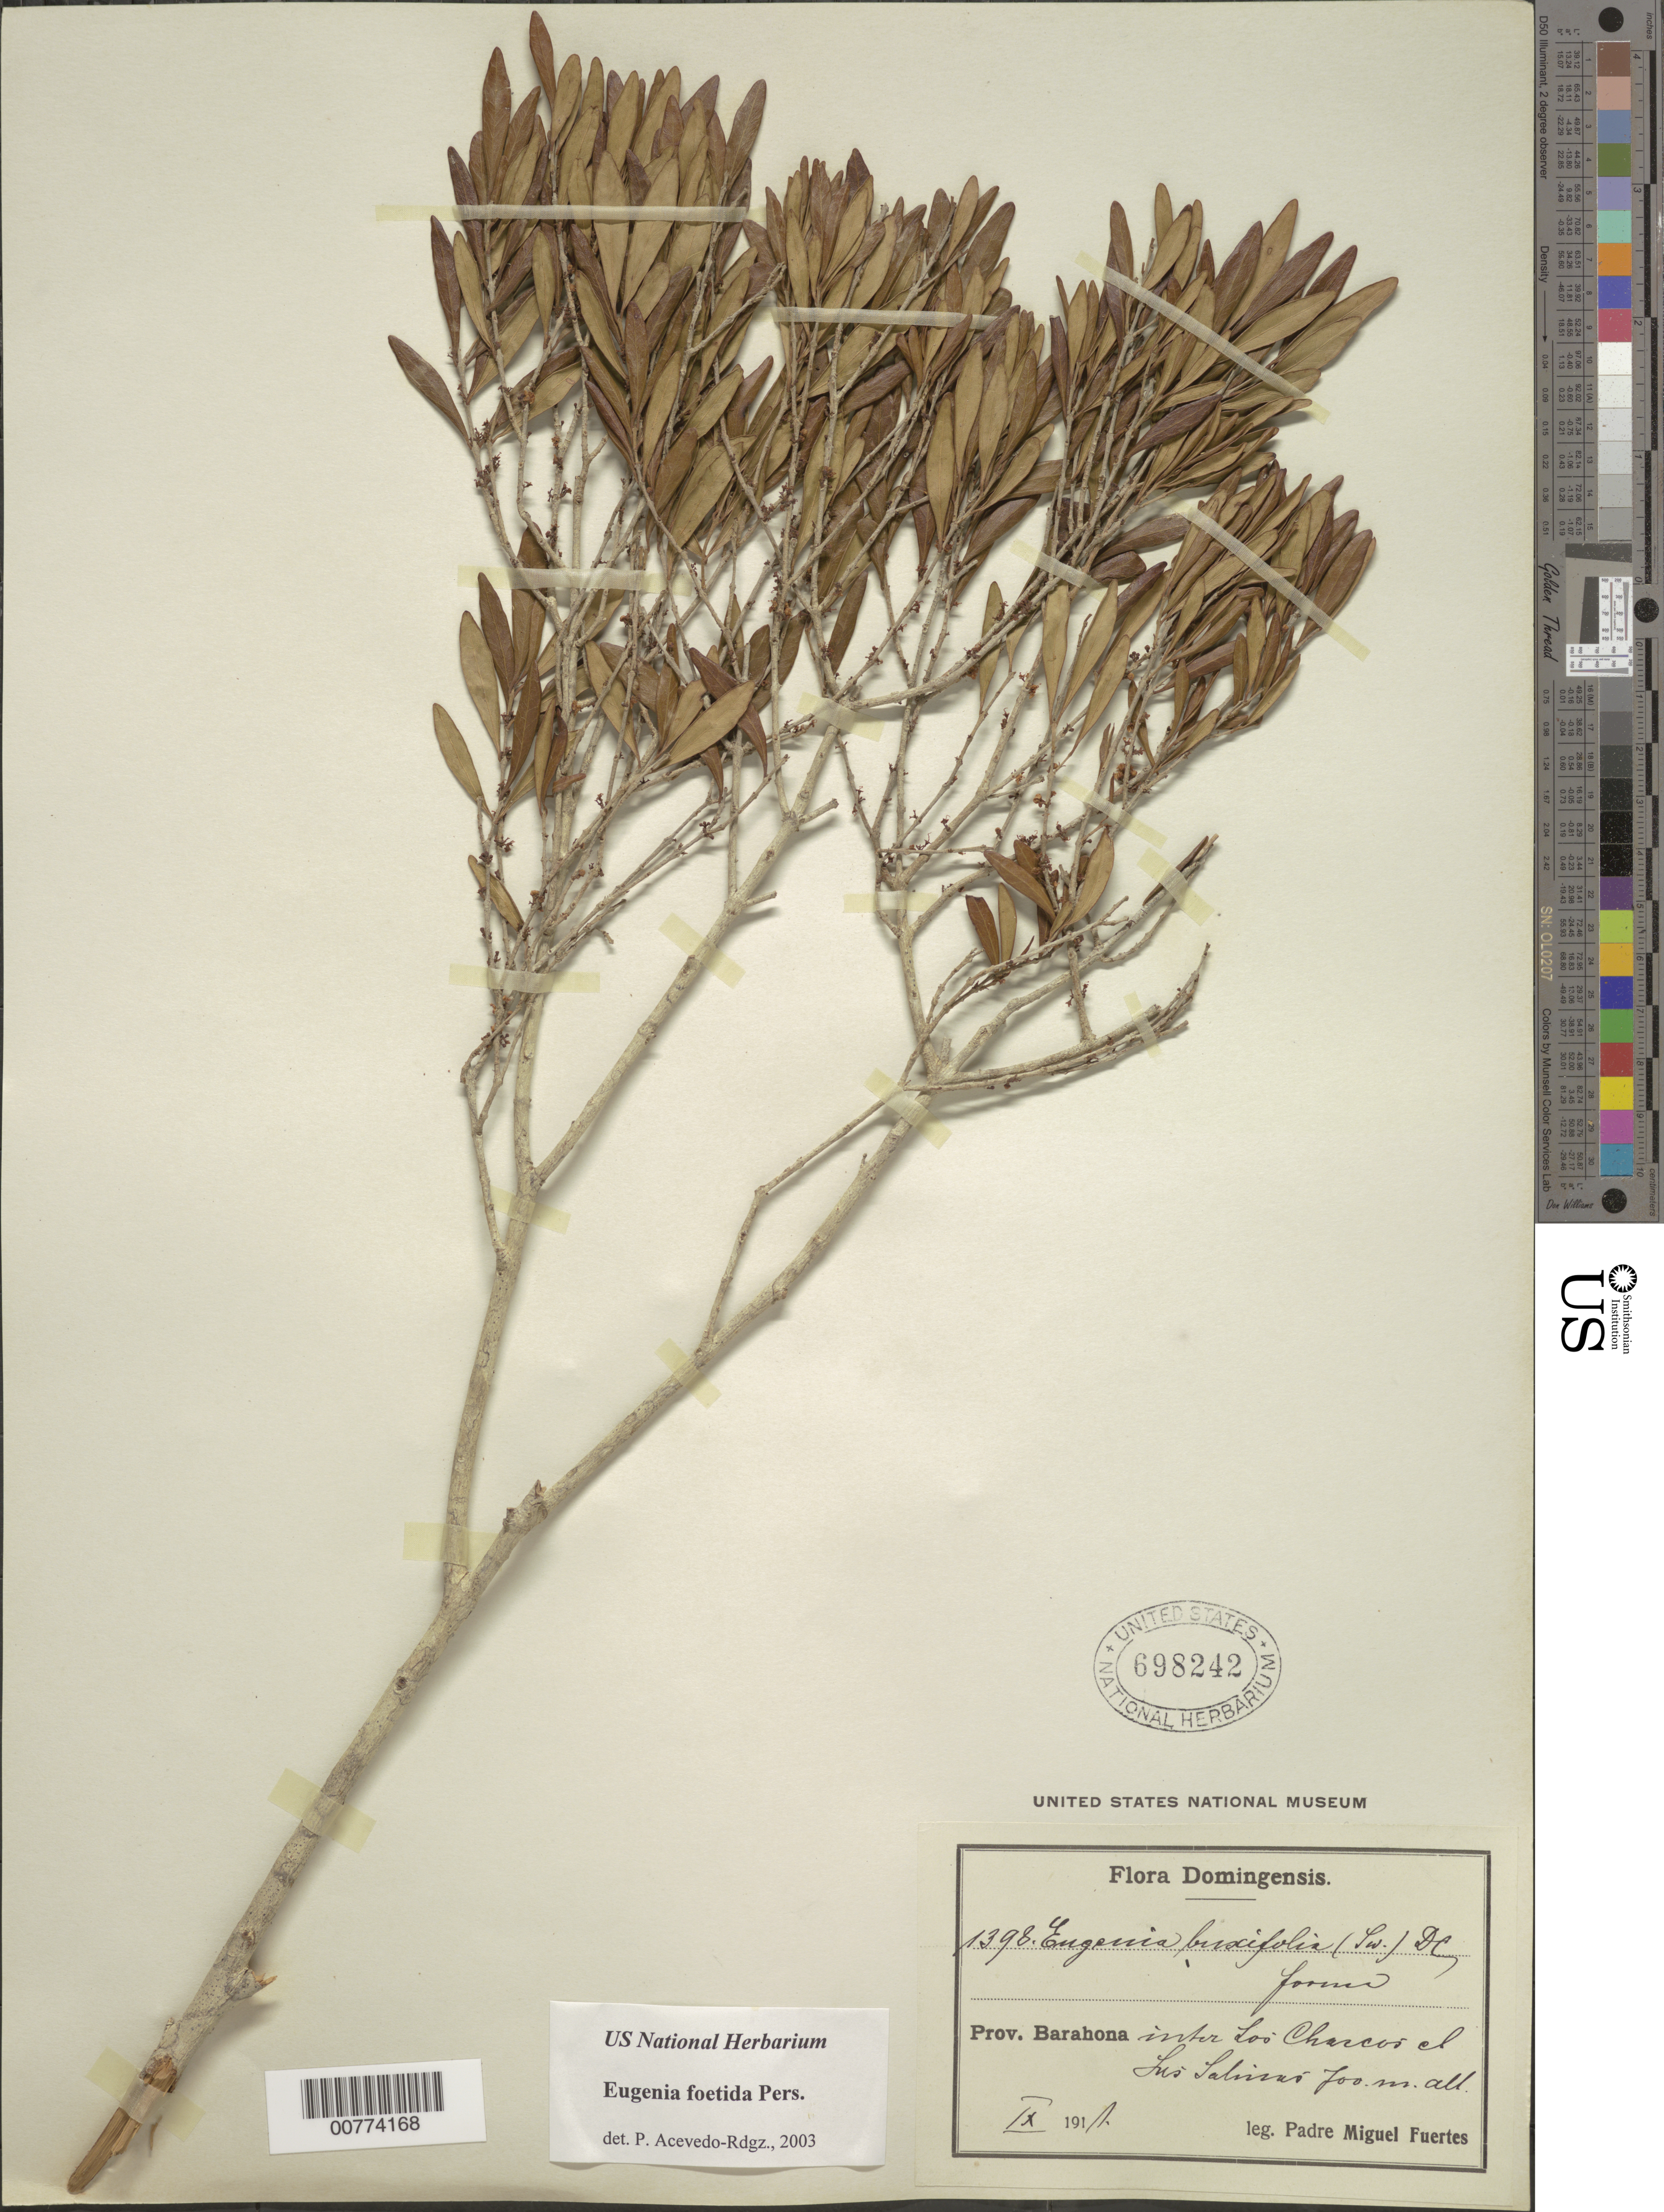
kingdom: Plantae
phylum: Tracheophyta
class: Magnoliopsida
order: Myrtales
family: Myrtaceae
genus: Eugenia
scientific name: Eugenia foetida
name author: Pers.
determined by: Acevedo-Rodríguez, P., (BOT), Smithsonian Institution - National Museum of Natural History (UNITED STATES)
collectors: M. D. Fuertes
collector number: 1398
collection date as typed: Sep 1911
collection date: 1911-09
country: Dominican Republic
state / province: Barahona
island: Hispaniola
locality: Los Carcos, Las Salinas.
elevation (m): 100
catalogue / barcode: US 698242